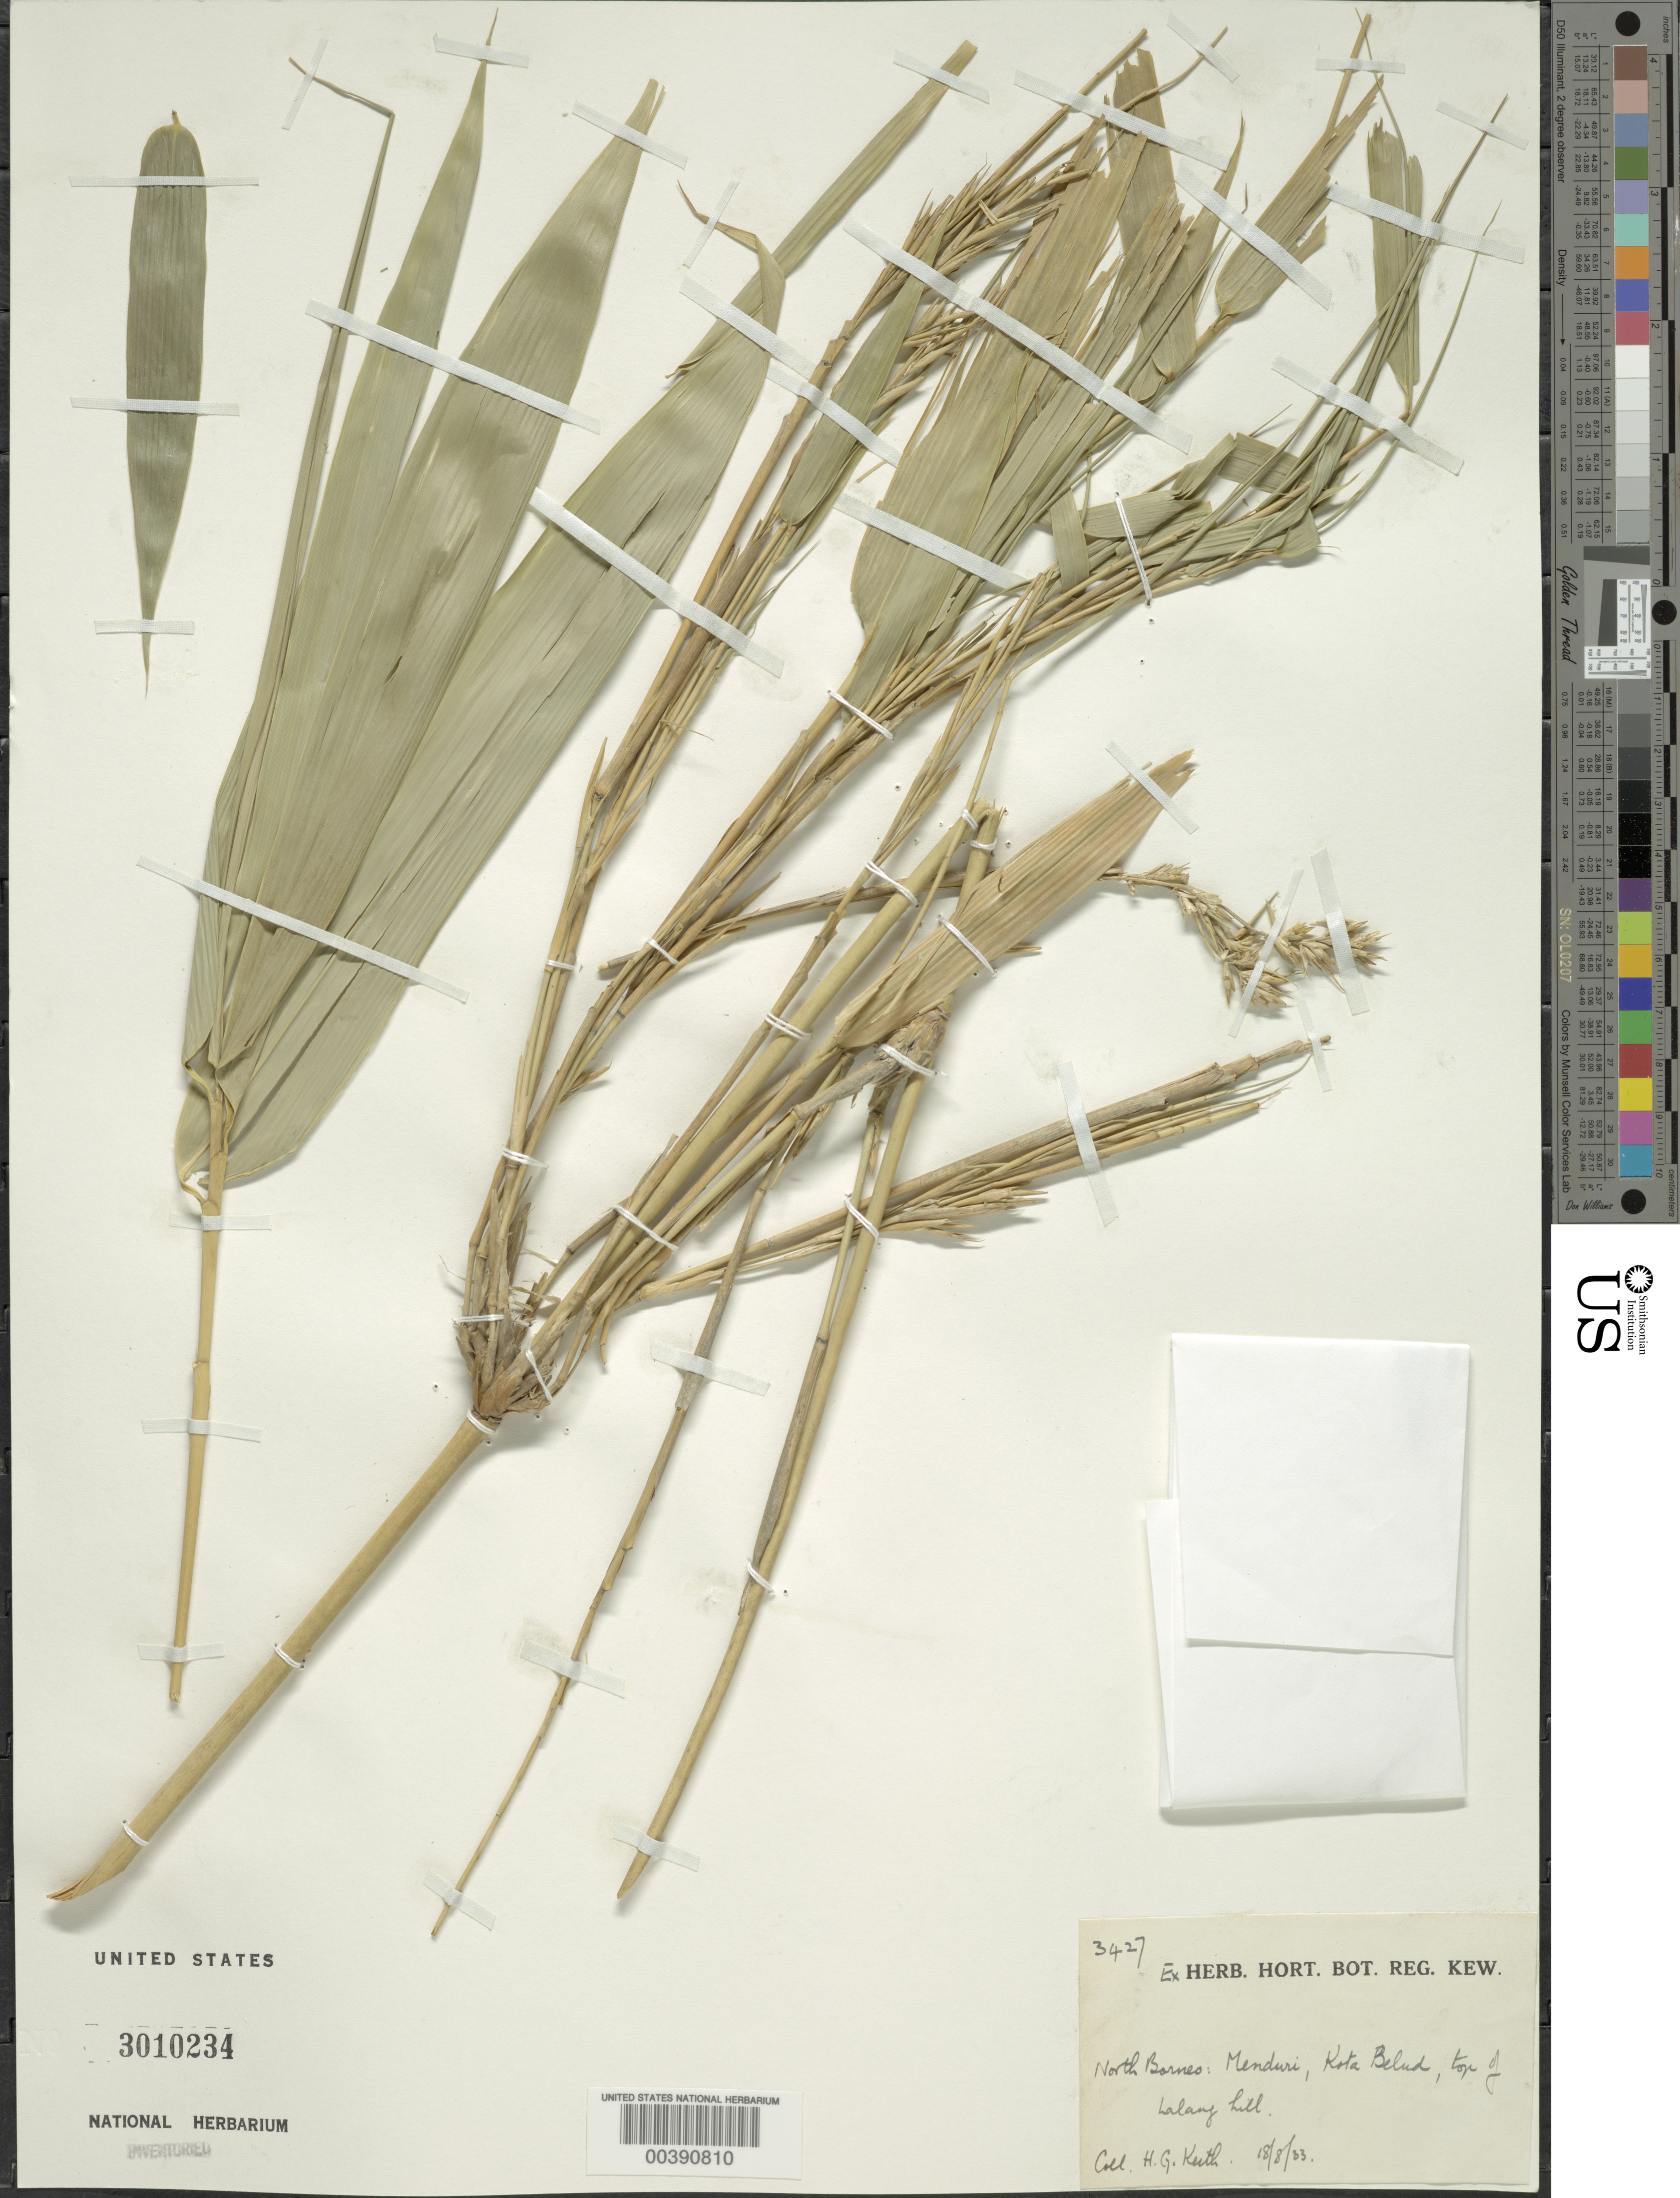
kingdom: Plantae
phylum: Tracheophyta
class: Liliopsida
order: Poales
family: Poaceae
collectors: H. Keith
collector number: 3427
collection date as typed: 18 Aug 1933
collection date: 1933-08-18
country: Malaysia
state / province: Sabah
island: Borneo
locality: Menduri, kota belud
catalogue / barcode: US 3010234